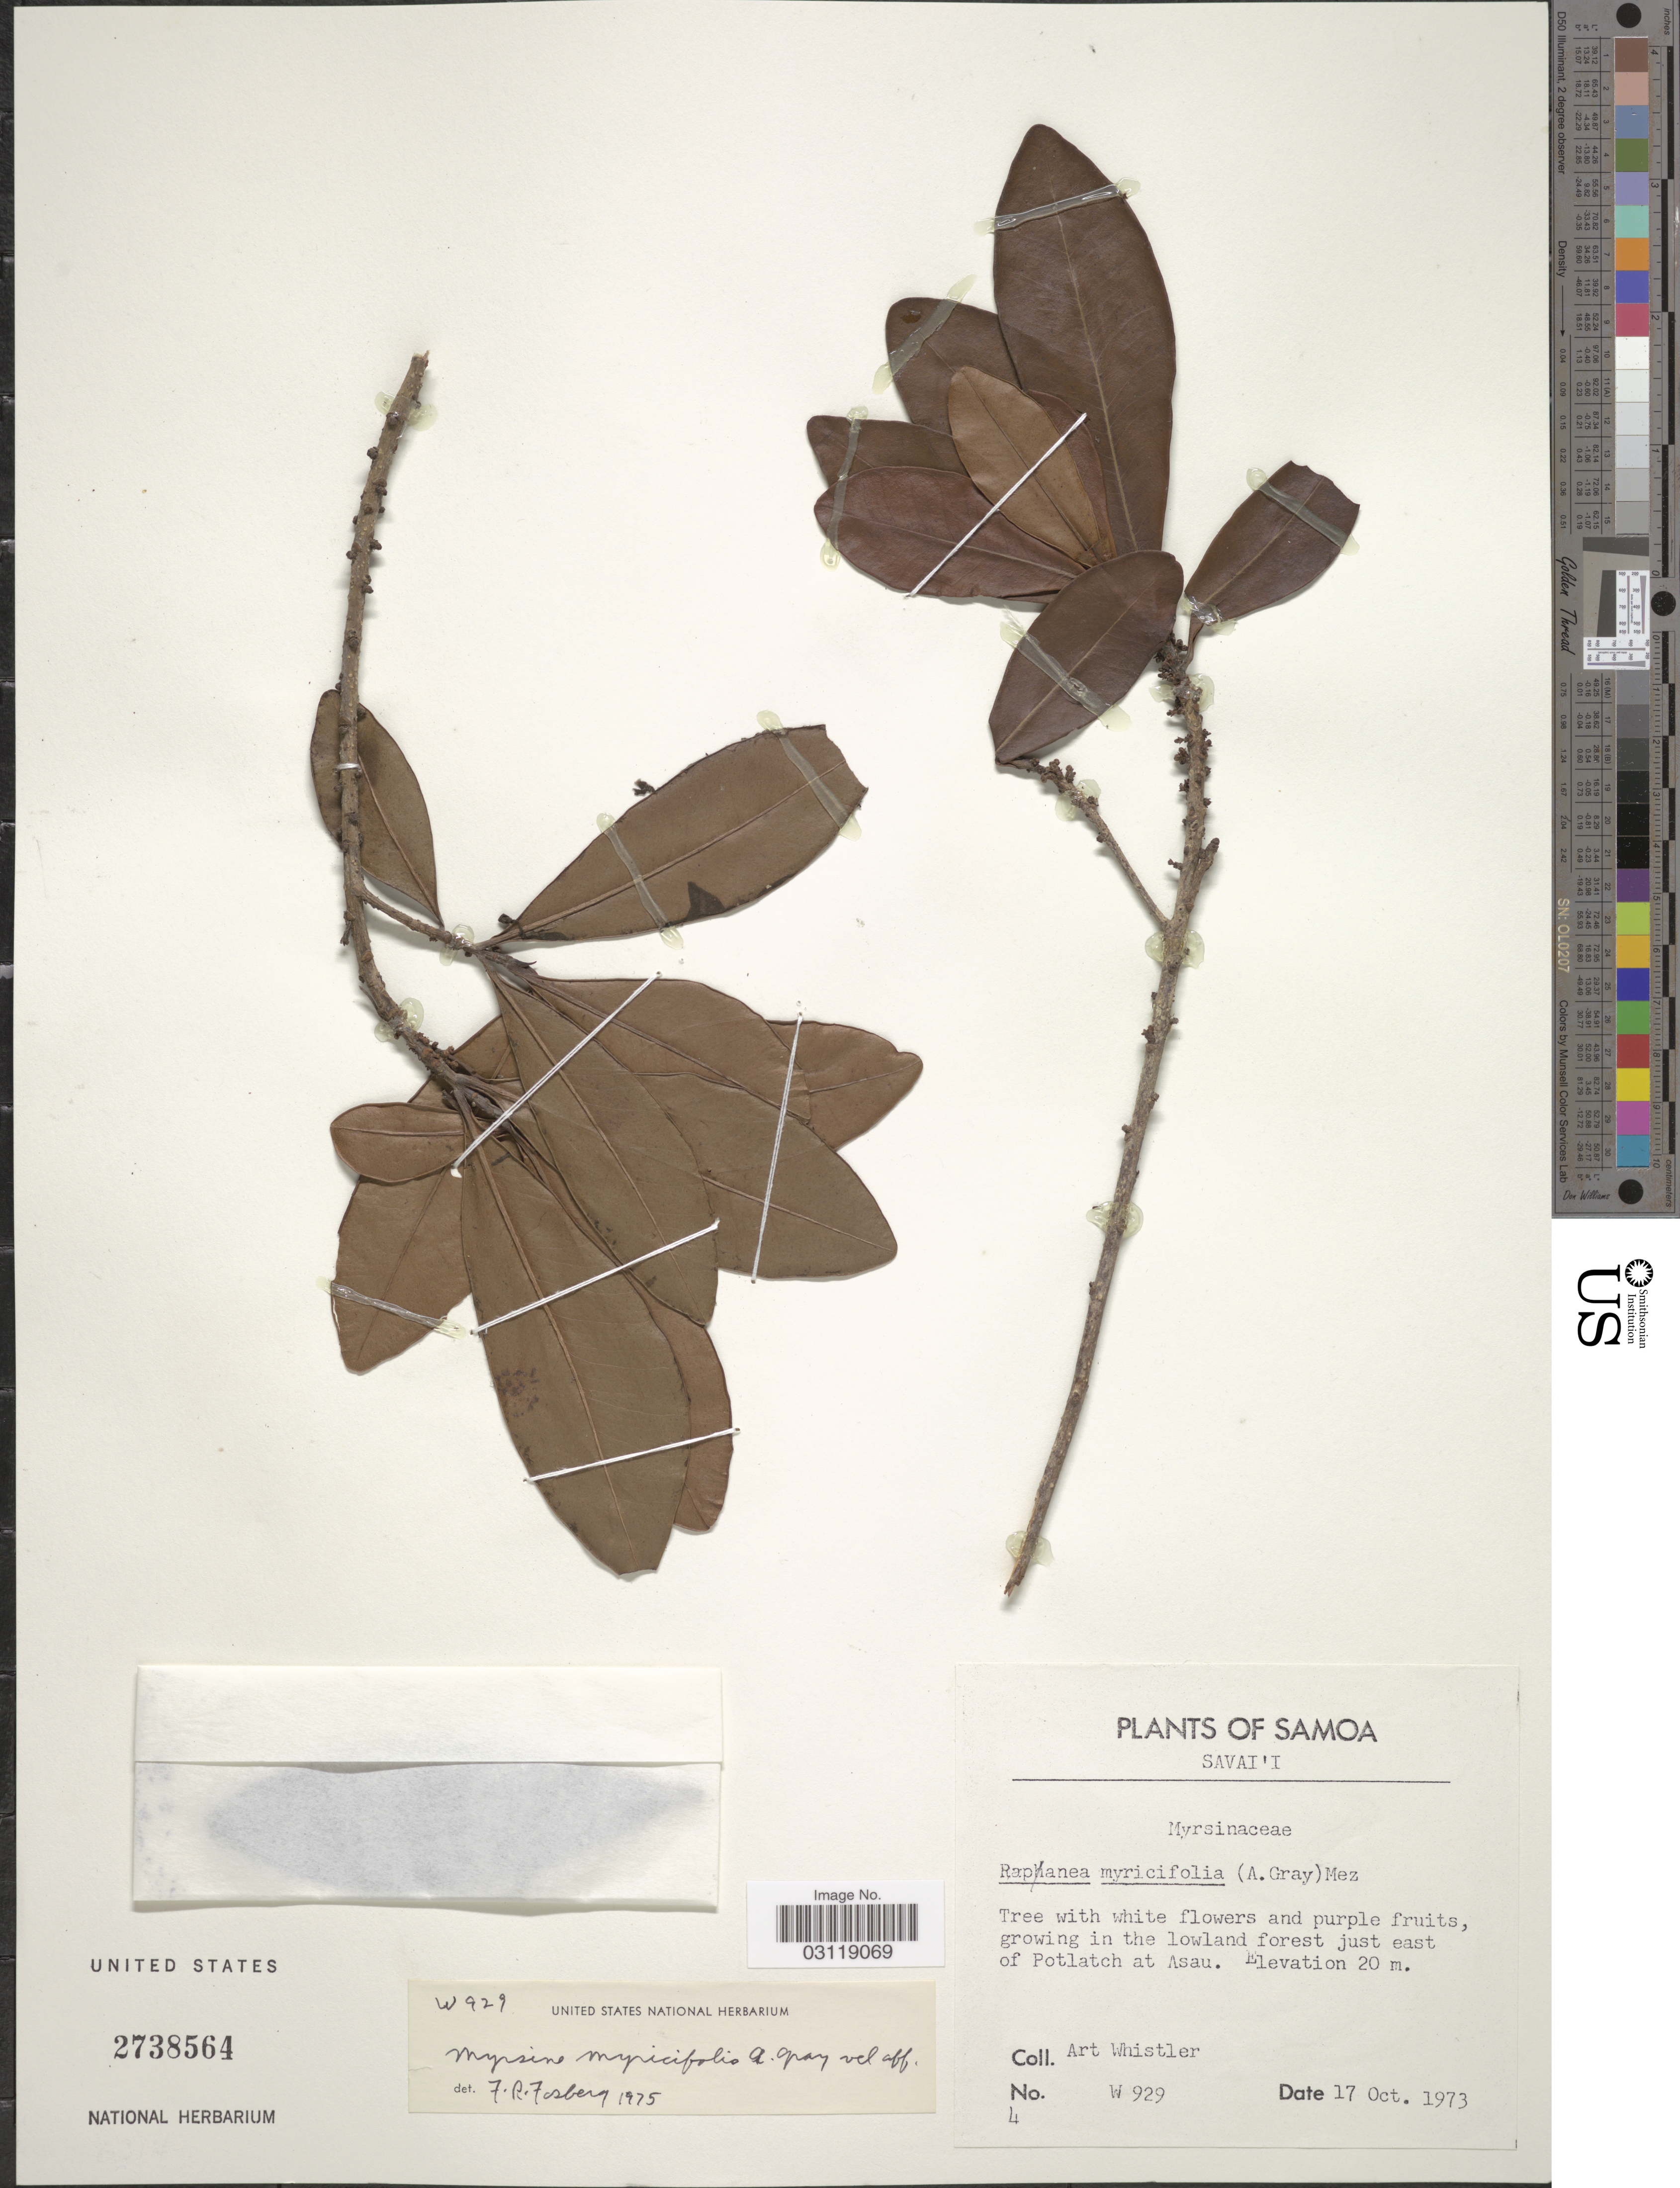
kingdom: Plantae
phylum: Tracheophyta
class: Magnoliopsida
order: Ericales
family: Primulaceae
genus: Rapanea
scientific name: Rapanea myricifolia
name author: (A. Gray) Mez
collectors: A. Whistler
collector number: W929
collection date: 1973-10-17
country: Samoa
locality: Samoa. Savai'i. Just east of Potlatch at Asau.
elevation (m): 20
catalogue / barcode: US 2738564